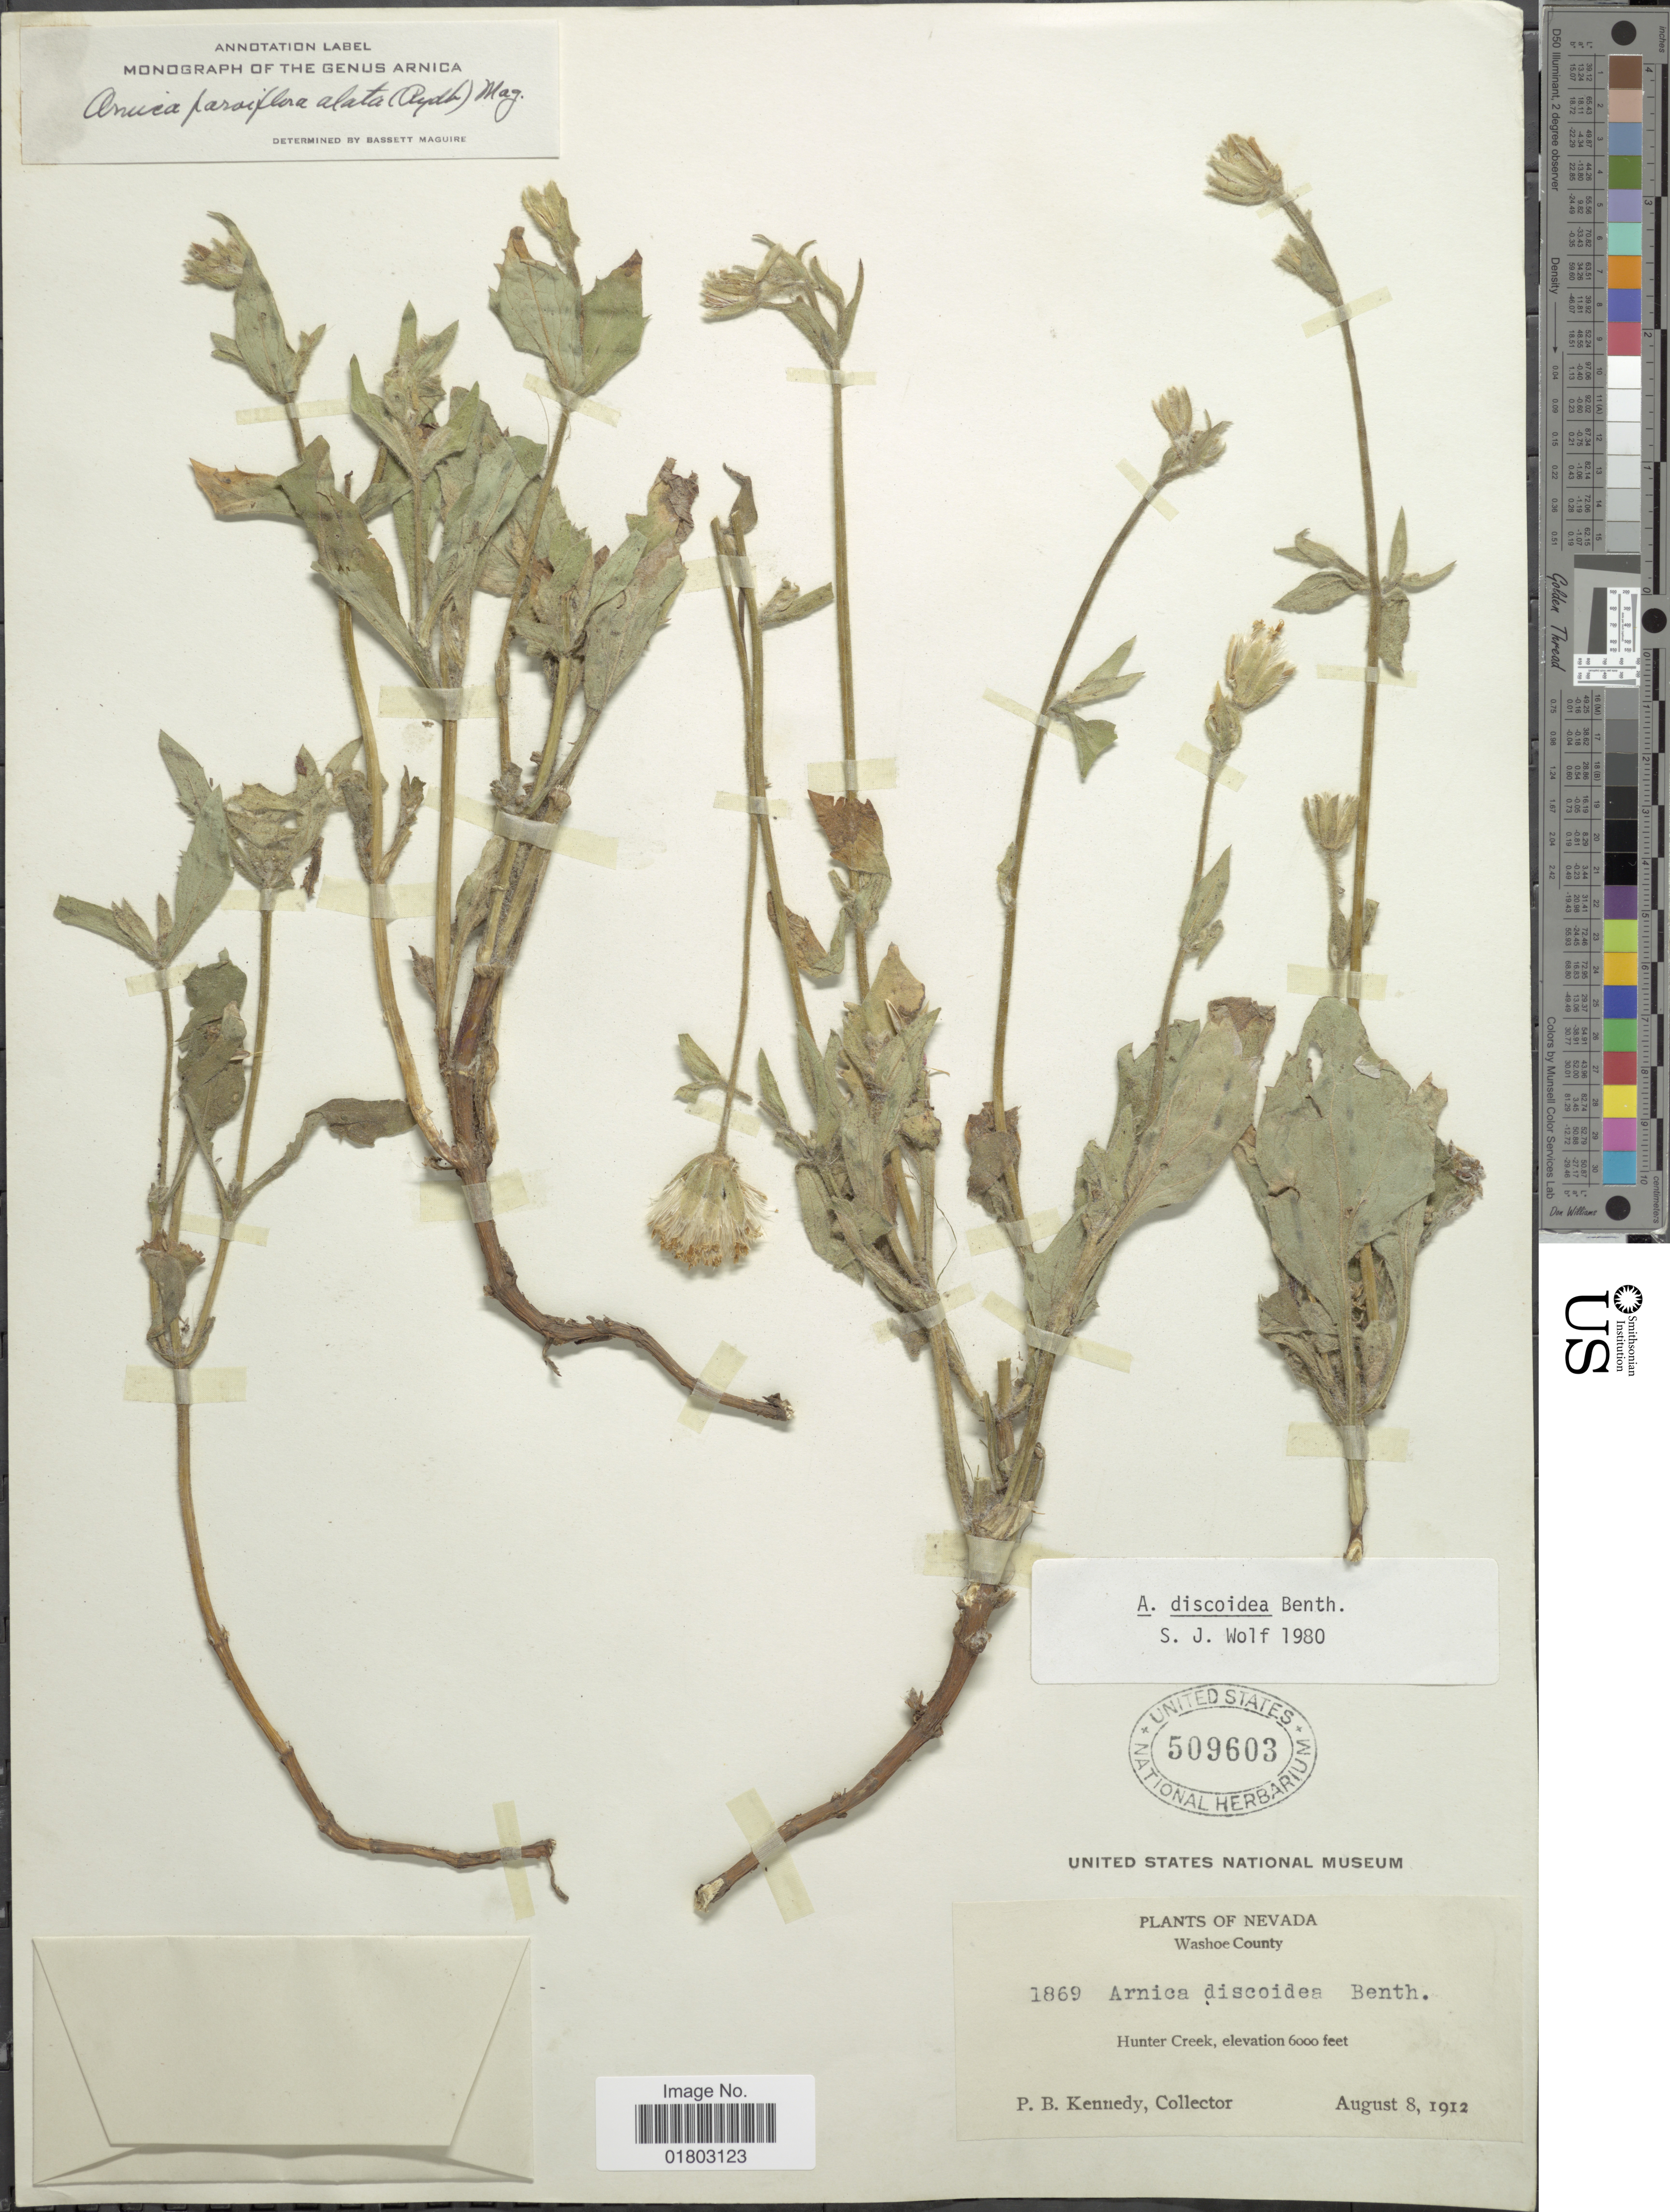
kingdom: Plantae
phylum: Tracheophyta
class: Magnoliopsida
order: Asterales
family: Asteraceae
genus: Arnica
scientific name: Arnica discoidea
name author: Benth.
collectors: P. B. Kennedy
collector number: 1869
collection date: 1912-08-08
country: United States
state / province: Nevada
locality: Washoe County, Hunter Creek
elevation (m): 1829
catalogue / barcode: US 509603